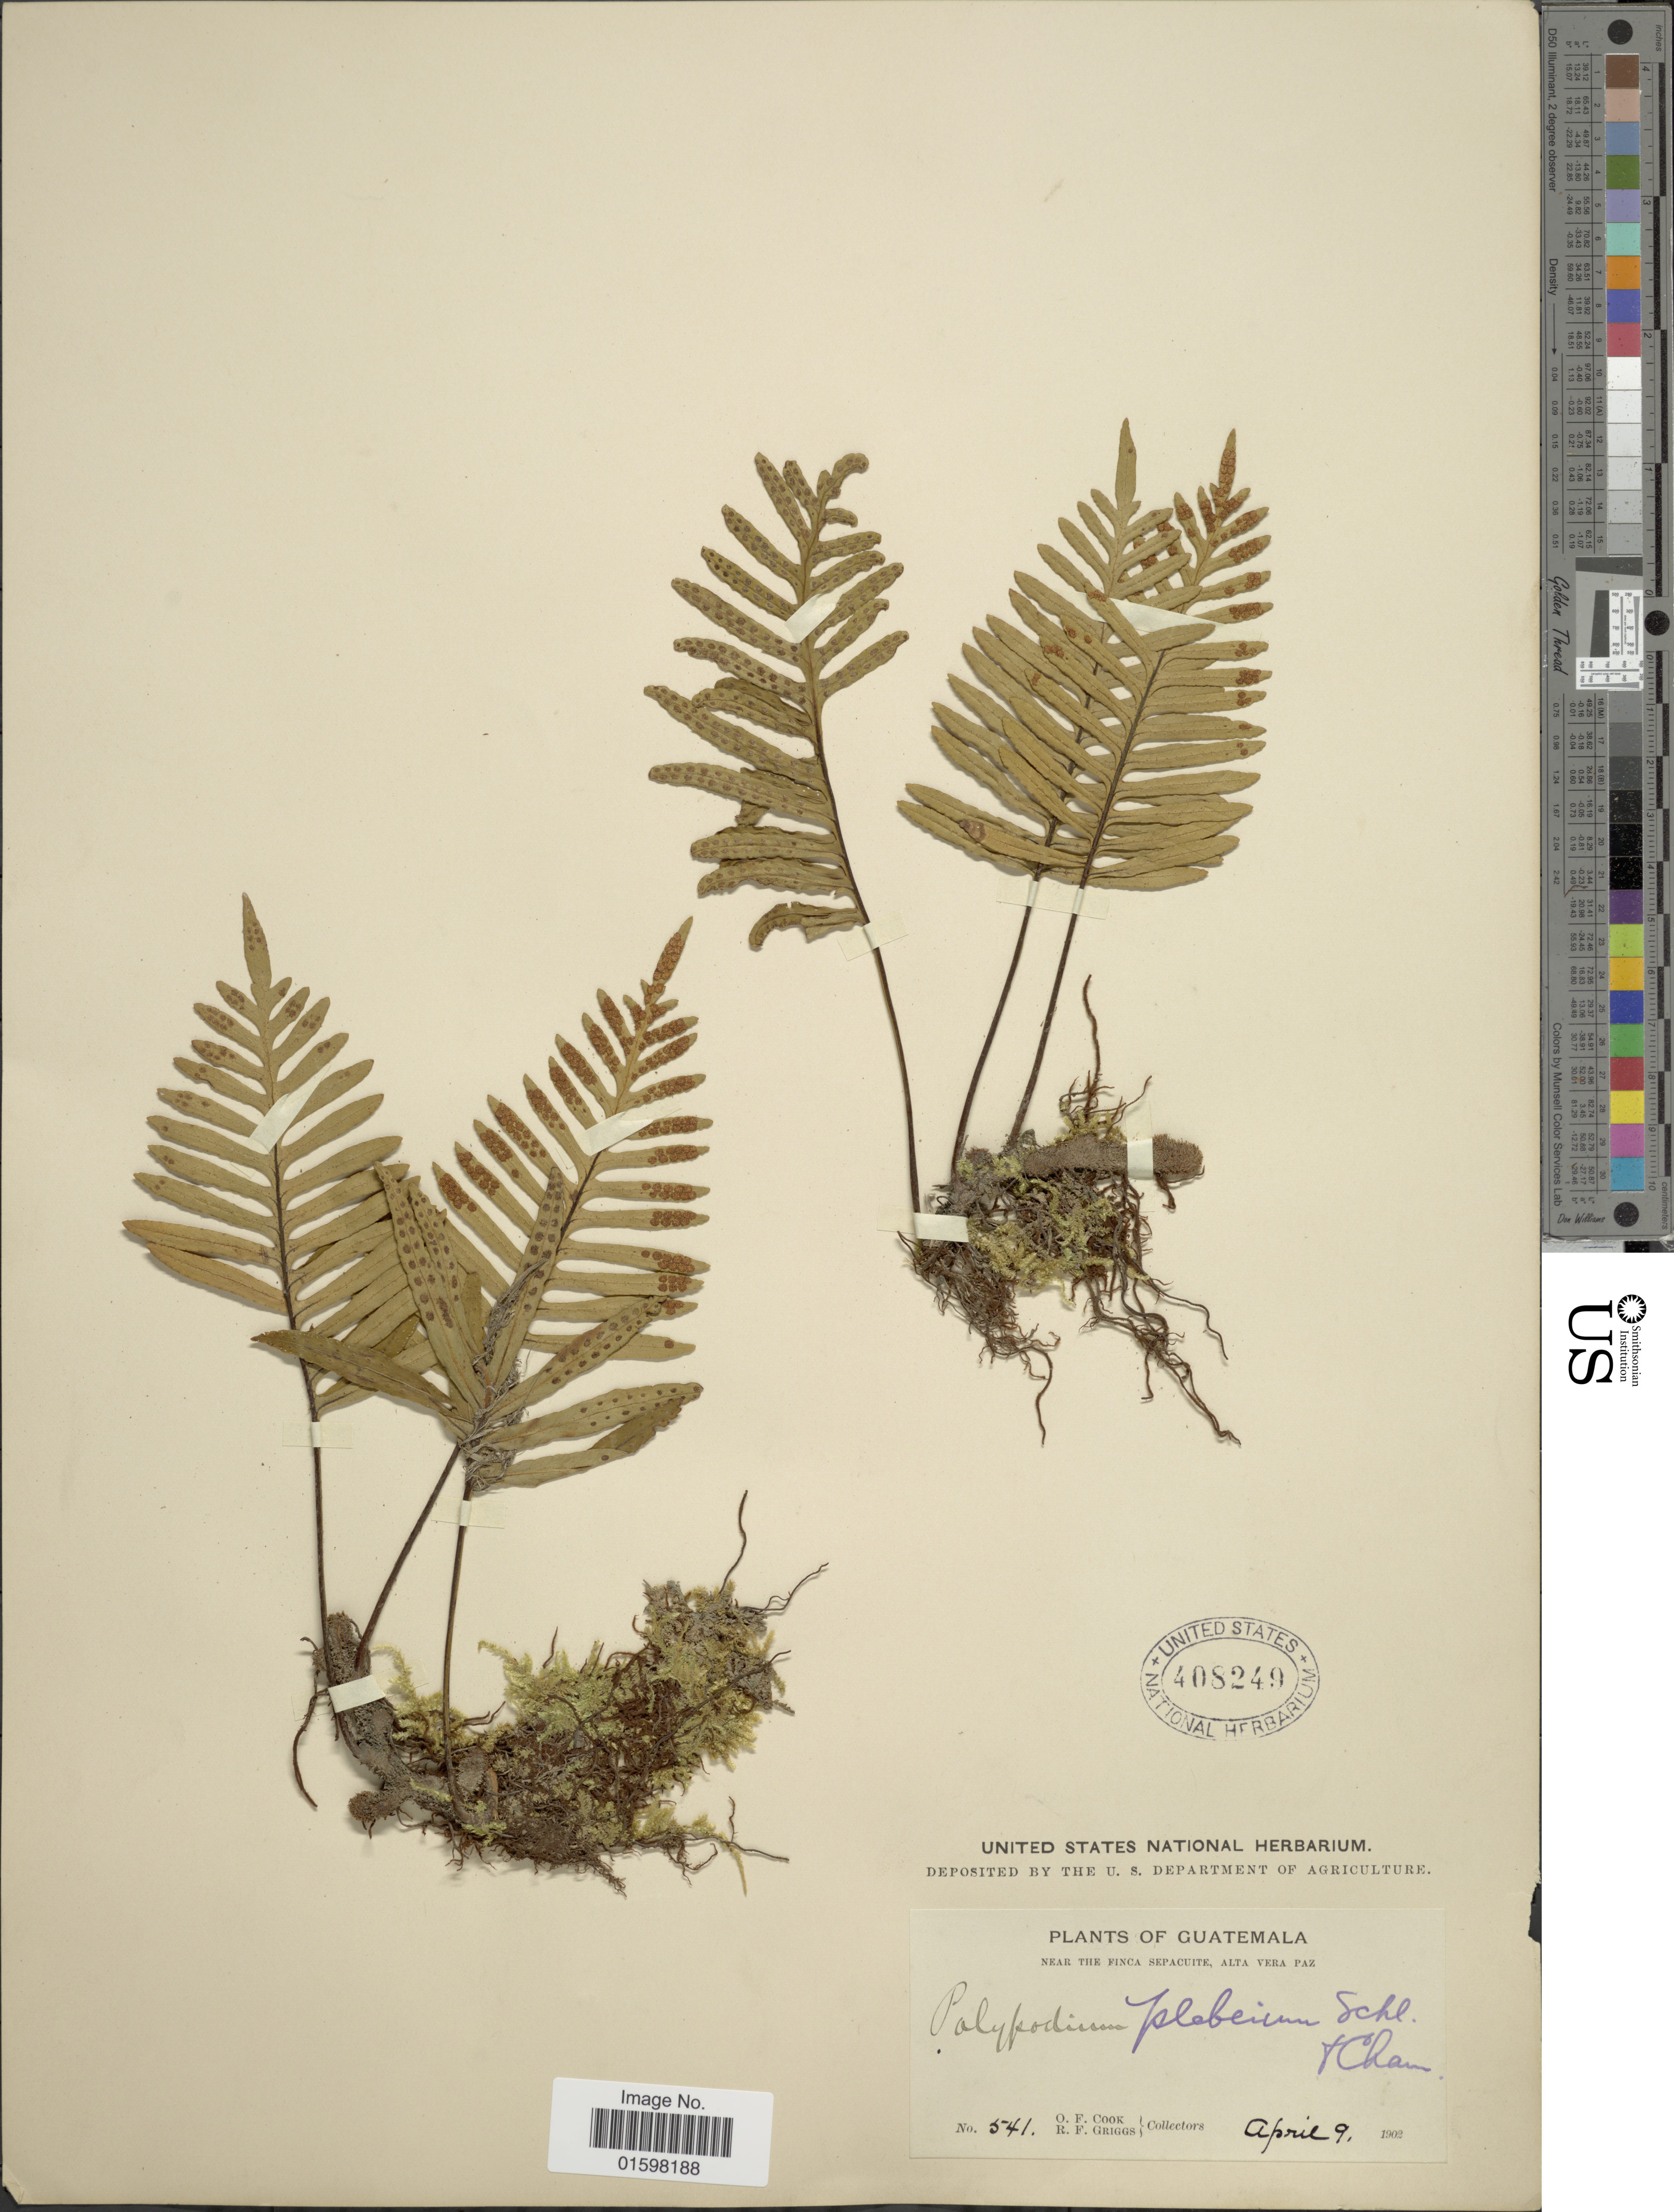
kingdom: Plantae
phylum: Tracheophyta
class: Polypodiopsida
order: Polypodiales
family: Polypodiaceae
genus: Pleopeltis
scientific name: Pleopeltis plebeia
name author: (Schltdl. ex Cham.) A.R. Sm. & Tejero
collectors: O. F. Cook & R. F. Griggs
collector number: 541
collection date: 1902-04-09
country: Guatemala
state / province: Alta Verapaz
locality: Near the Finca Sepacuite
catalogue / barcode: US 408249